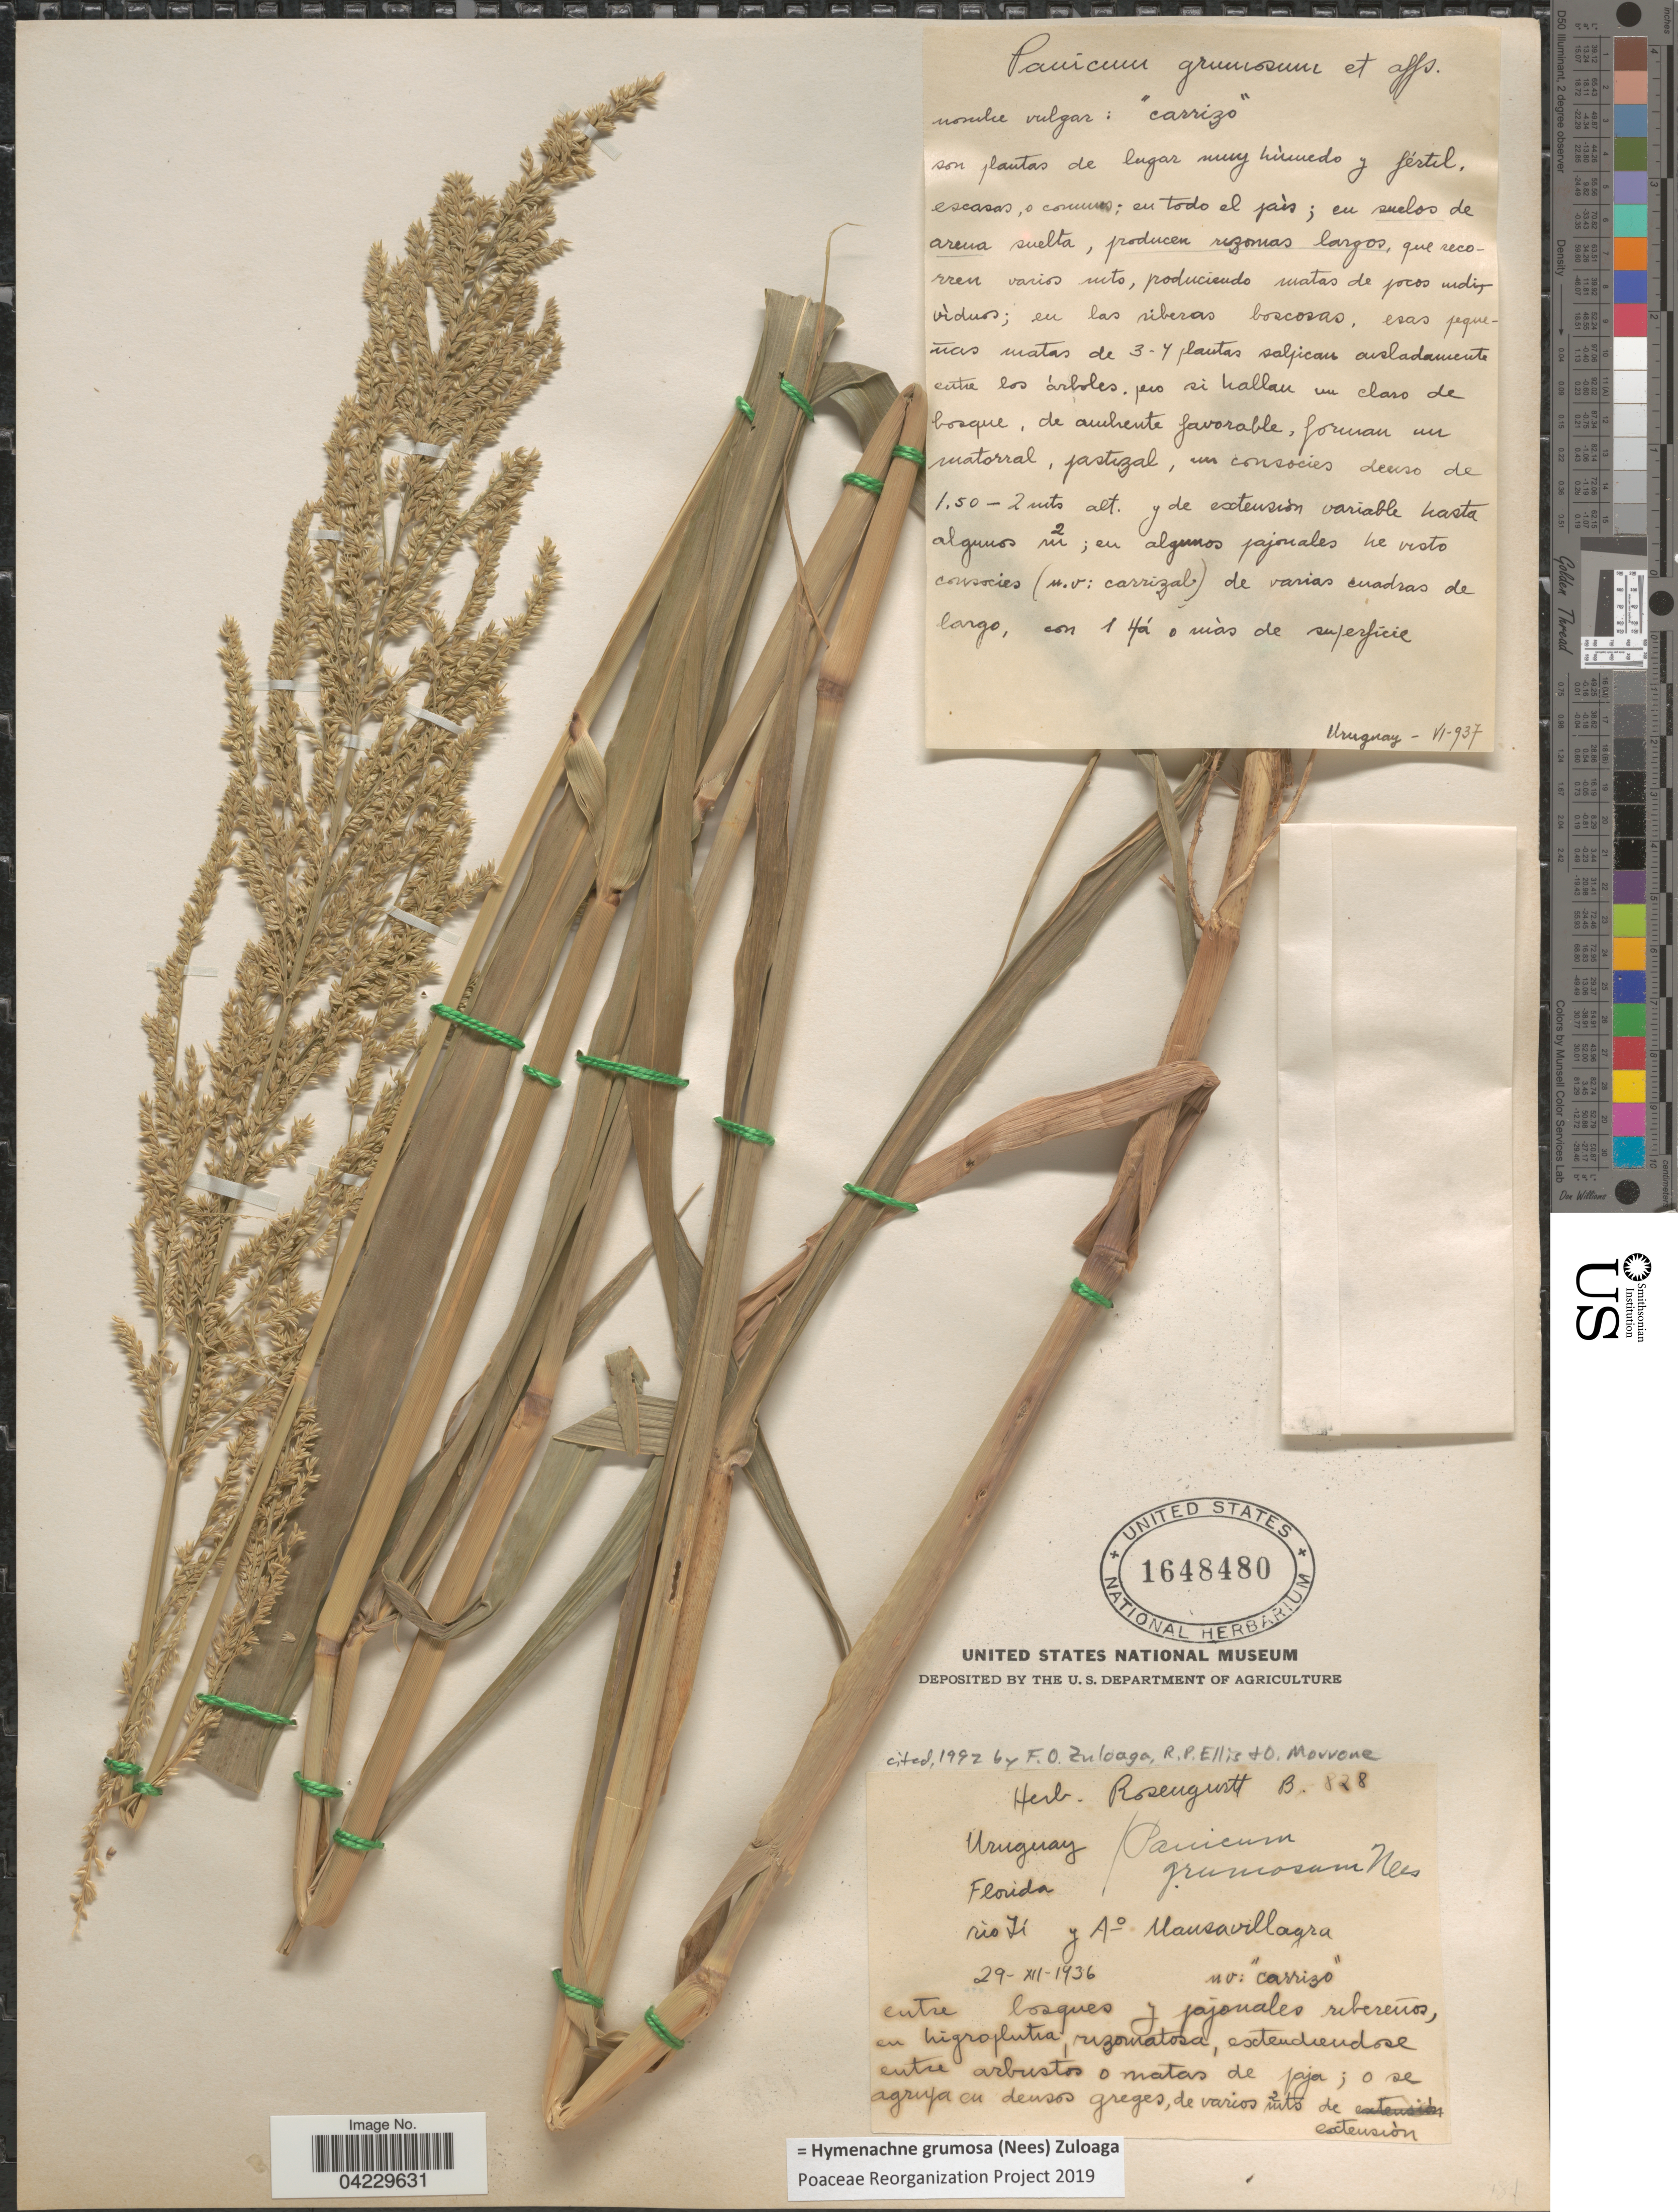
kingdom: Plantae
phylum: Tracheophyta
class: Liliopsida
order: Poales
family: Poaceae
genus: Hymenachne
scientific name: Hymenachne grumosa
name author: (Nees) Zuloaga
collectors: ex herb. Rosengurtt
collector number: B828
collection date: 1936-12-29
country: Uruguay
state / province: Florida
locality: Río Yí y A° Mansavillagra.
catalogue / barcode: US 1648480